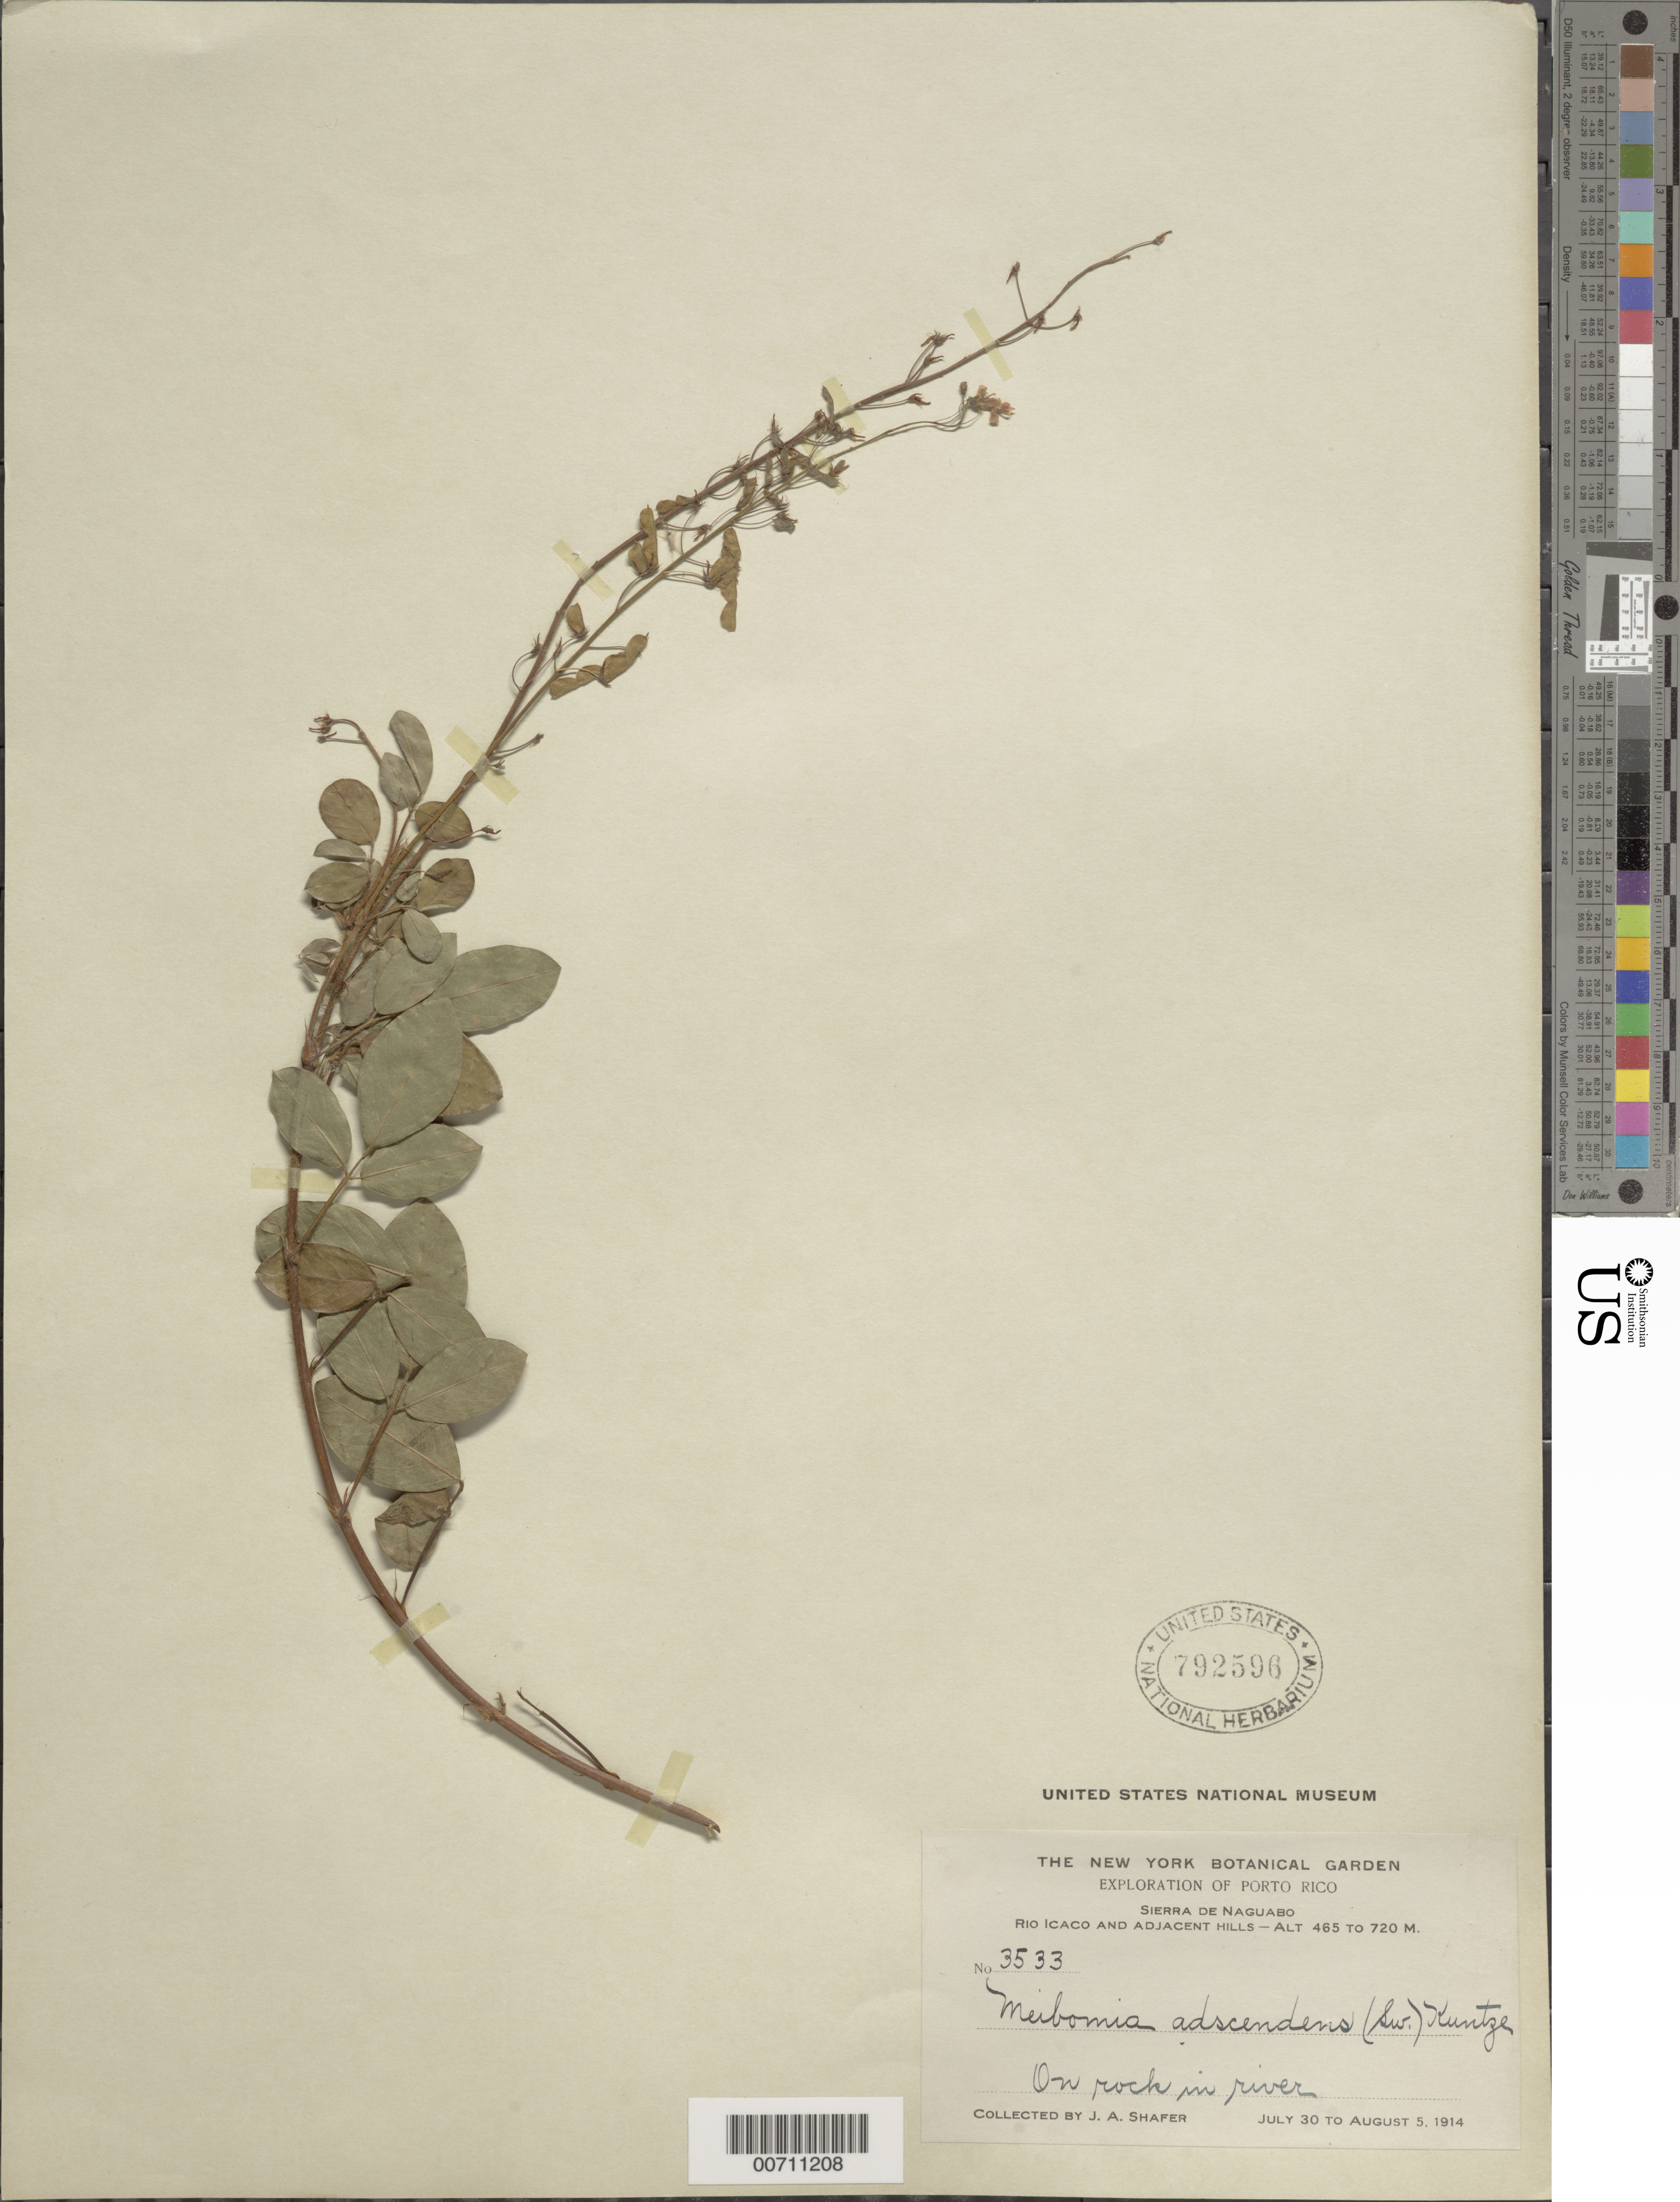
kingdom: Plantae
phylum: Tracheophyta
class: Magnoliopsida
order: Fabales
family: Fabaceae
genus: Grona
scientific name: Grona adscendens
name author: (Sw.) H. Ohashi & K. Ohashi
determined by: Strong, Mark T., (BOT), Smithsonian Institution - National Museum of Natural History (UNITED STATES)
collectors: J. A. Shafer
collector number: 3533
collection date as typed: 30 Jul 1914 to 05 Aug 1914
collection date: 1914-07-30/1914-08-05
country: Puerto Rico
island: Greater Antilles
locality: Sierra de Naguabo, Rio Icaco and Adjacent hills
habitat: On rock in river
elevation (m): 465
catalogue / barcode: US 792596